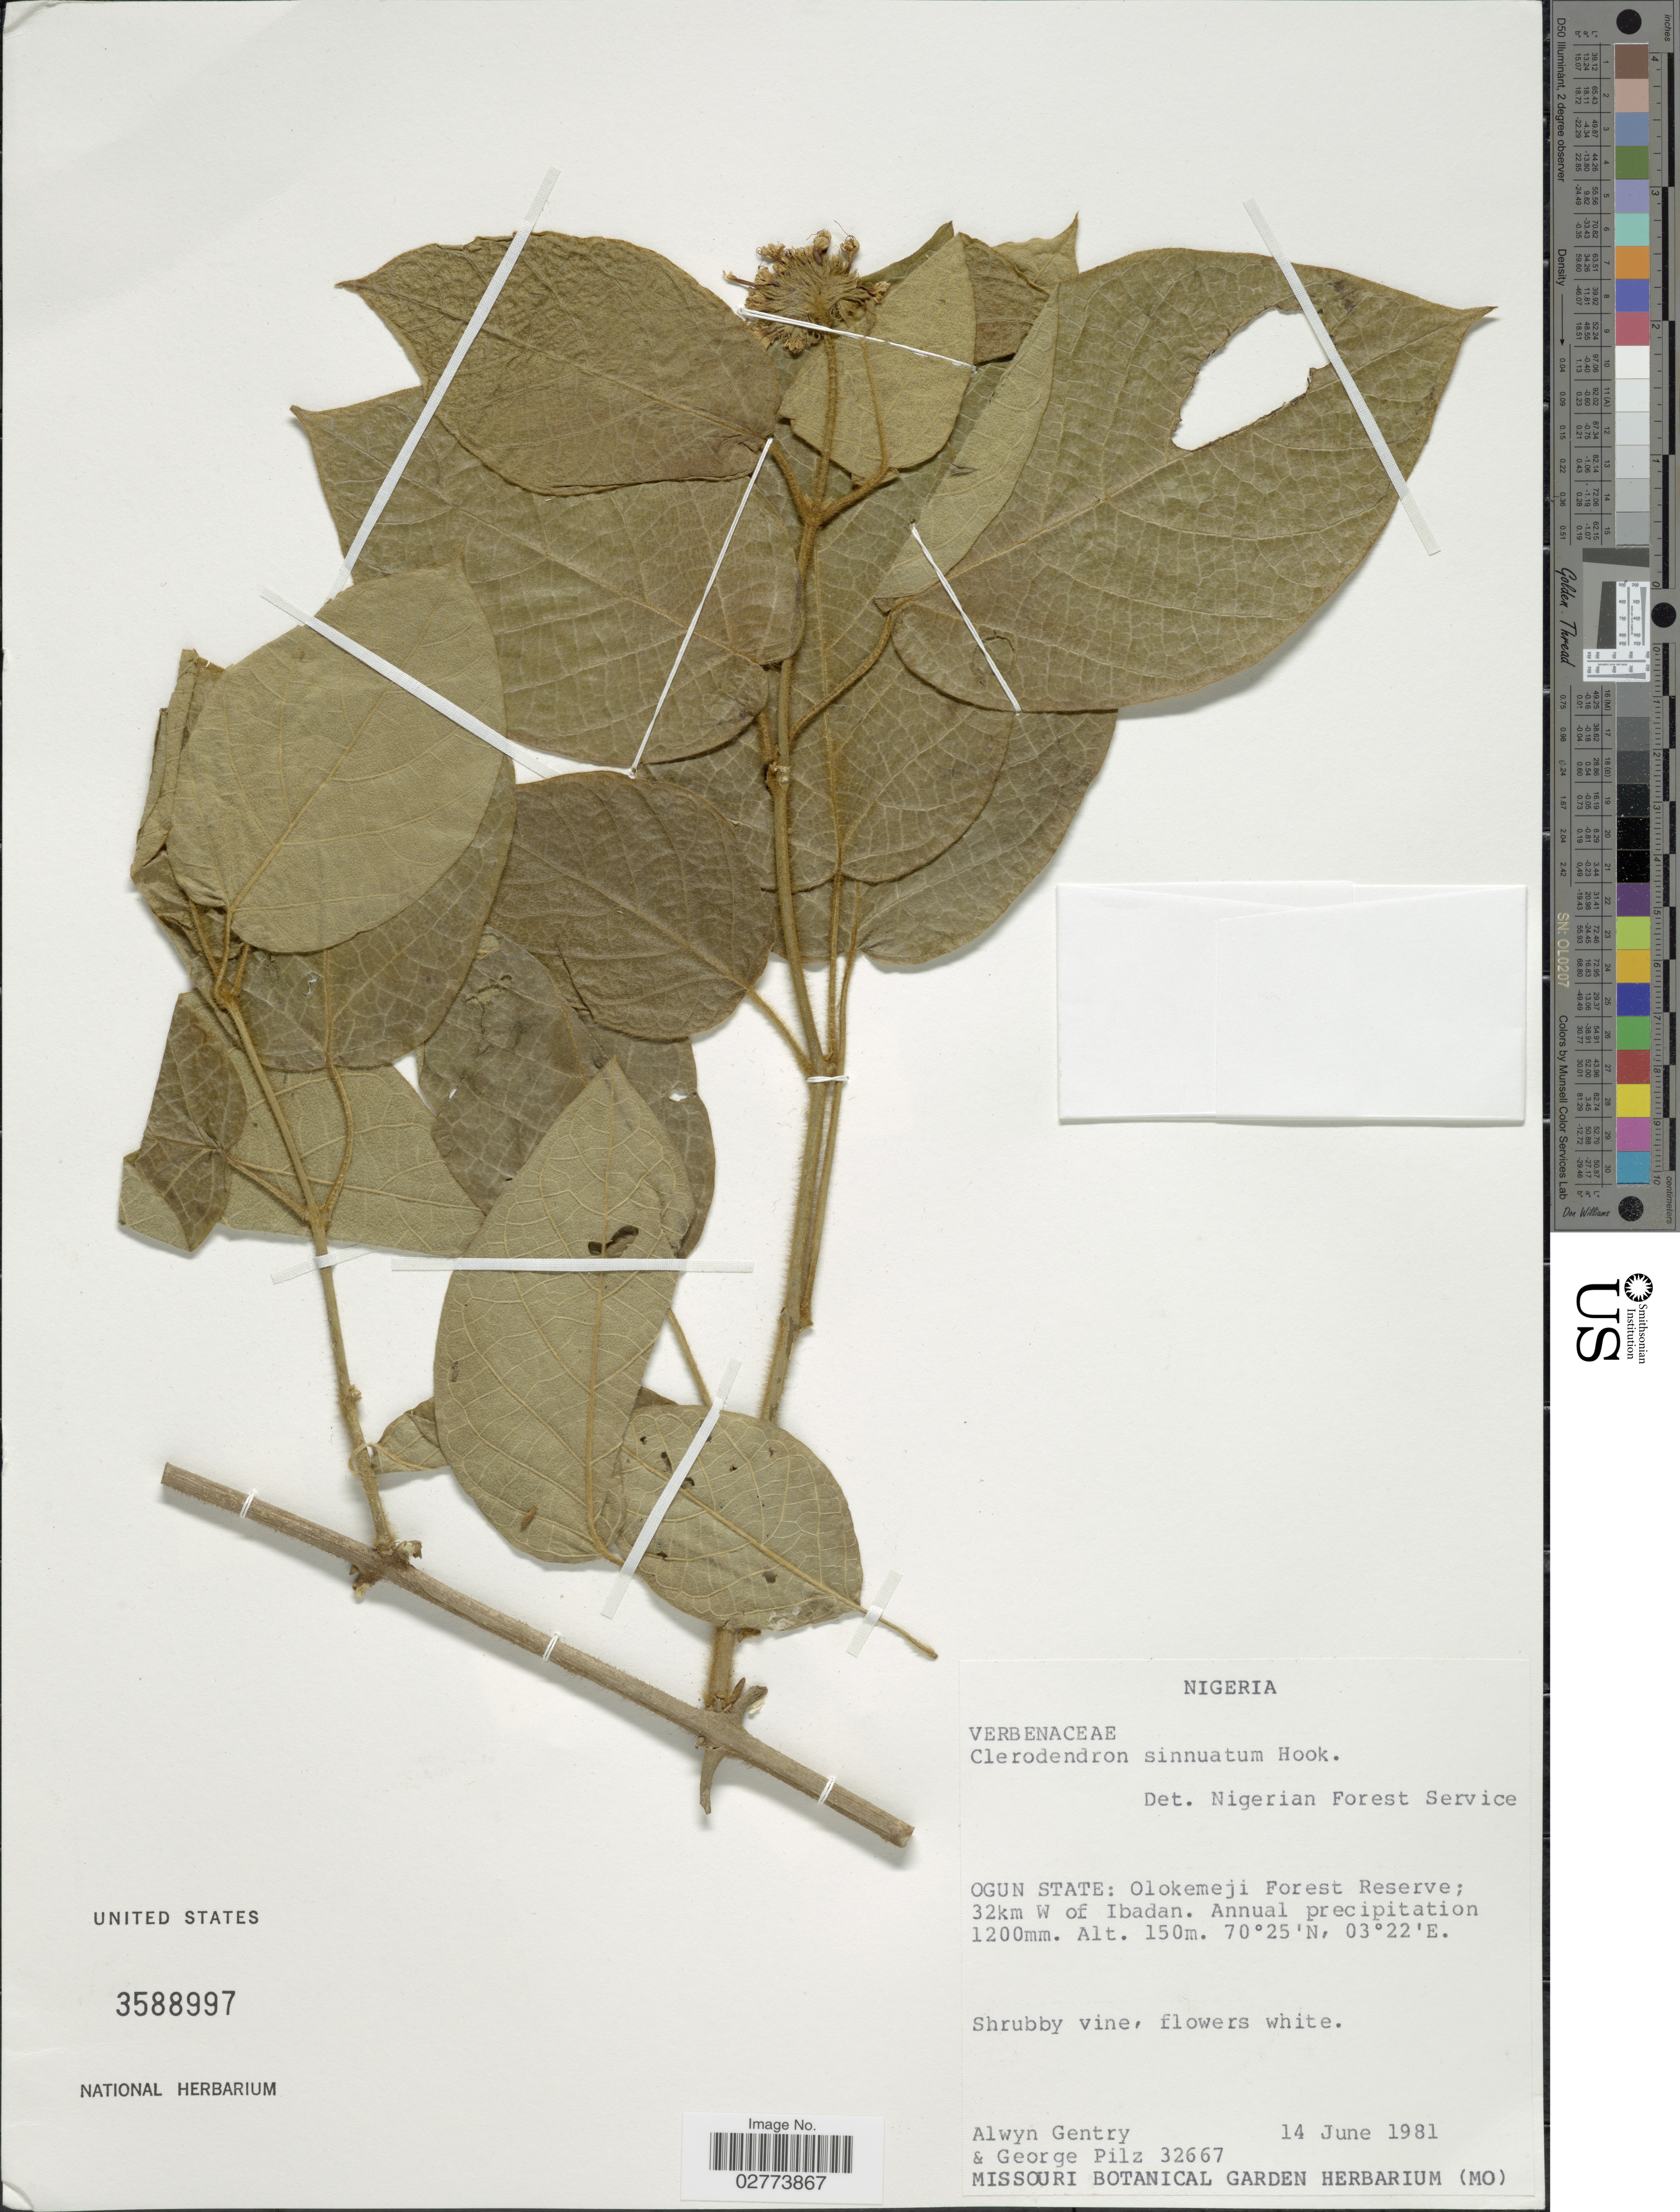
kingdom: Plantae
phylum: Tracheophyta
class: Magnoliopsida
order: Lamiales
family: Lamiaceae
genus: Clerodendrum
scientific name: Clerodendrum sinuatum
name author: Hook.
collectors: A. H. Gentry & G. E. Pilz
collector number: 32667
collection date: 1981-06-14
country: Nigeria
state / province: Ogun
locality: Olokemeji Forest Reserve; 32km W of Ibadan.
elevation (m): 150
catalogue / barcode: US 3588997